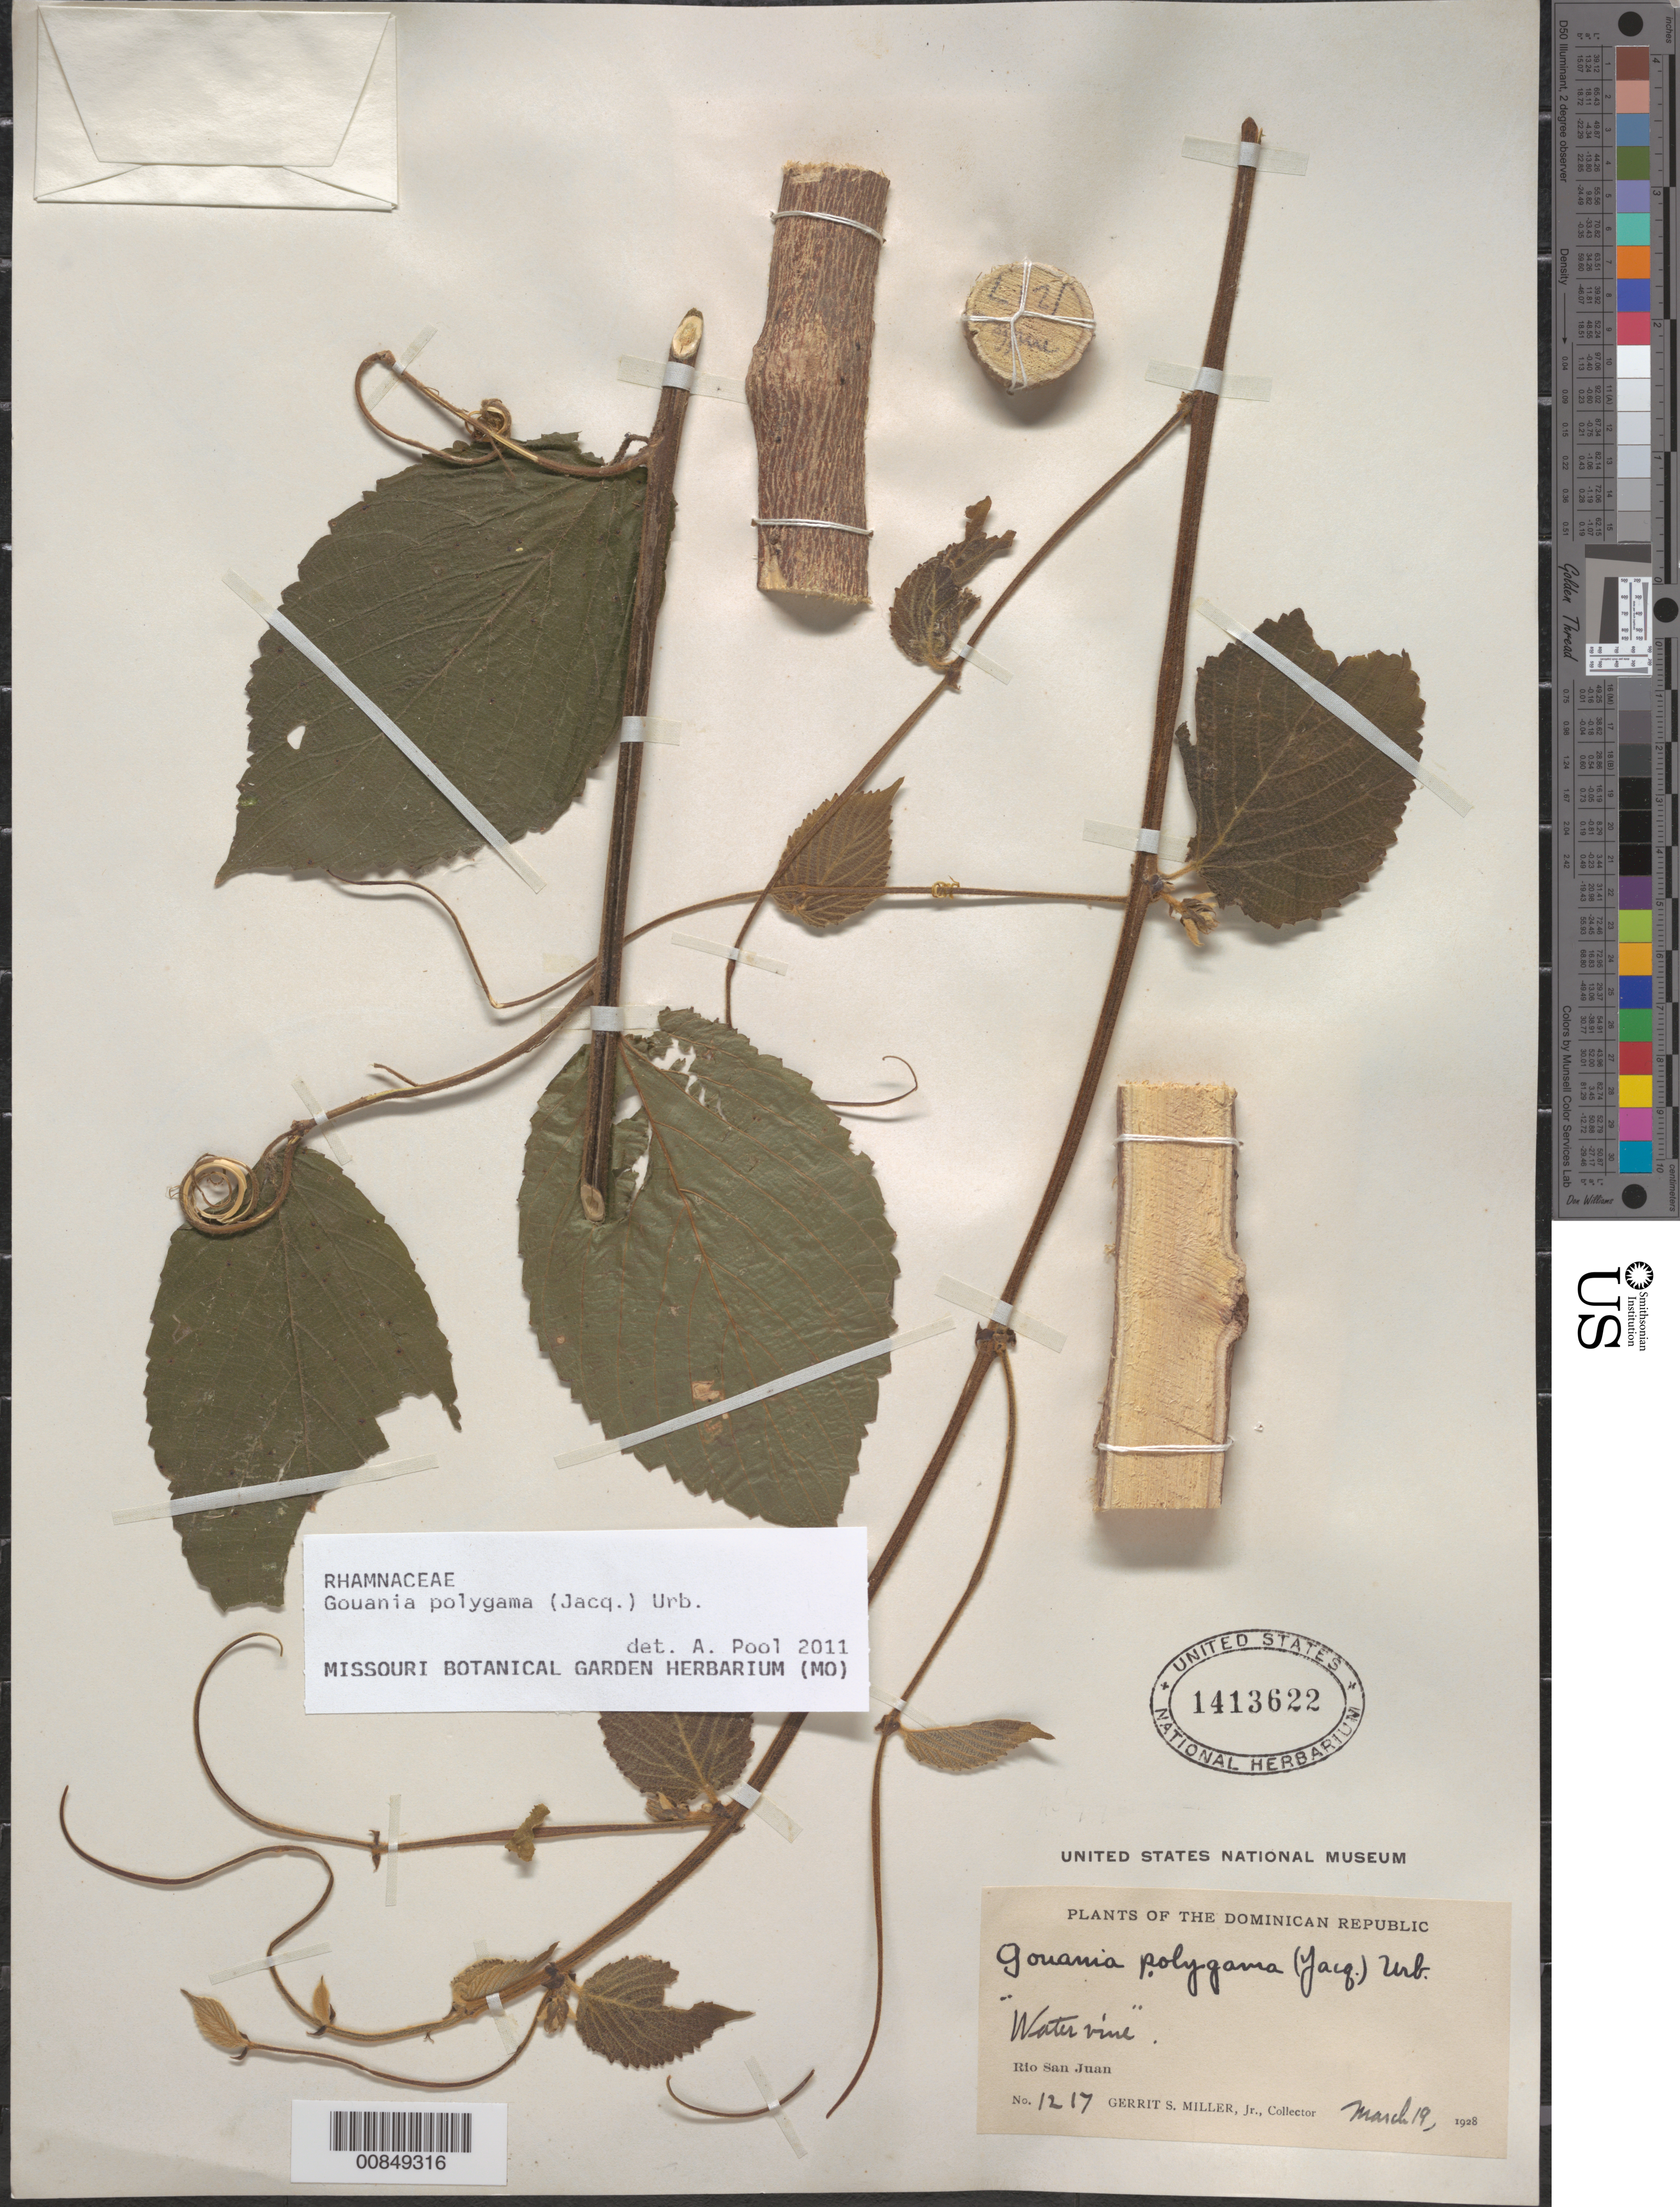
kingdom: Plantae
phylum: Tracheophyta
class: Magnoliopsida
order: Rosales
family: Rhamnaceae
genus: Gouania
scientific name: Gouania polygama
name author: (Jacq.) Urb.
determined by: Pool, A., (MO), Missouri Botanical Garden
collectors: G. S. Miller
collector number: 1217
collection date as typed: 19 Mar 1928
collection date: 1928-03-19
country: Dominican Republic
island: Hispaniola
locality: Rio San Juan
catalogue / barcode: US 1413622